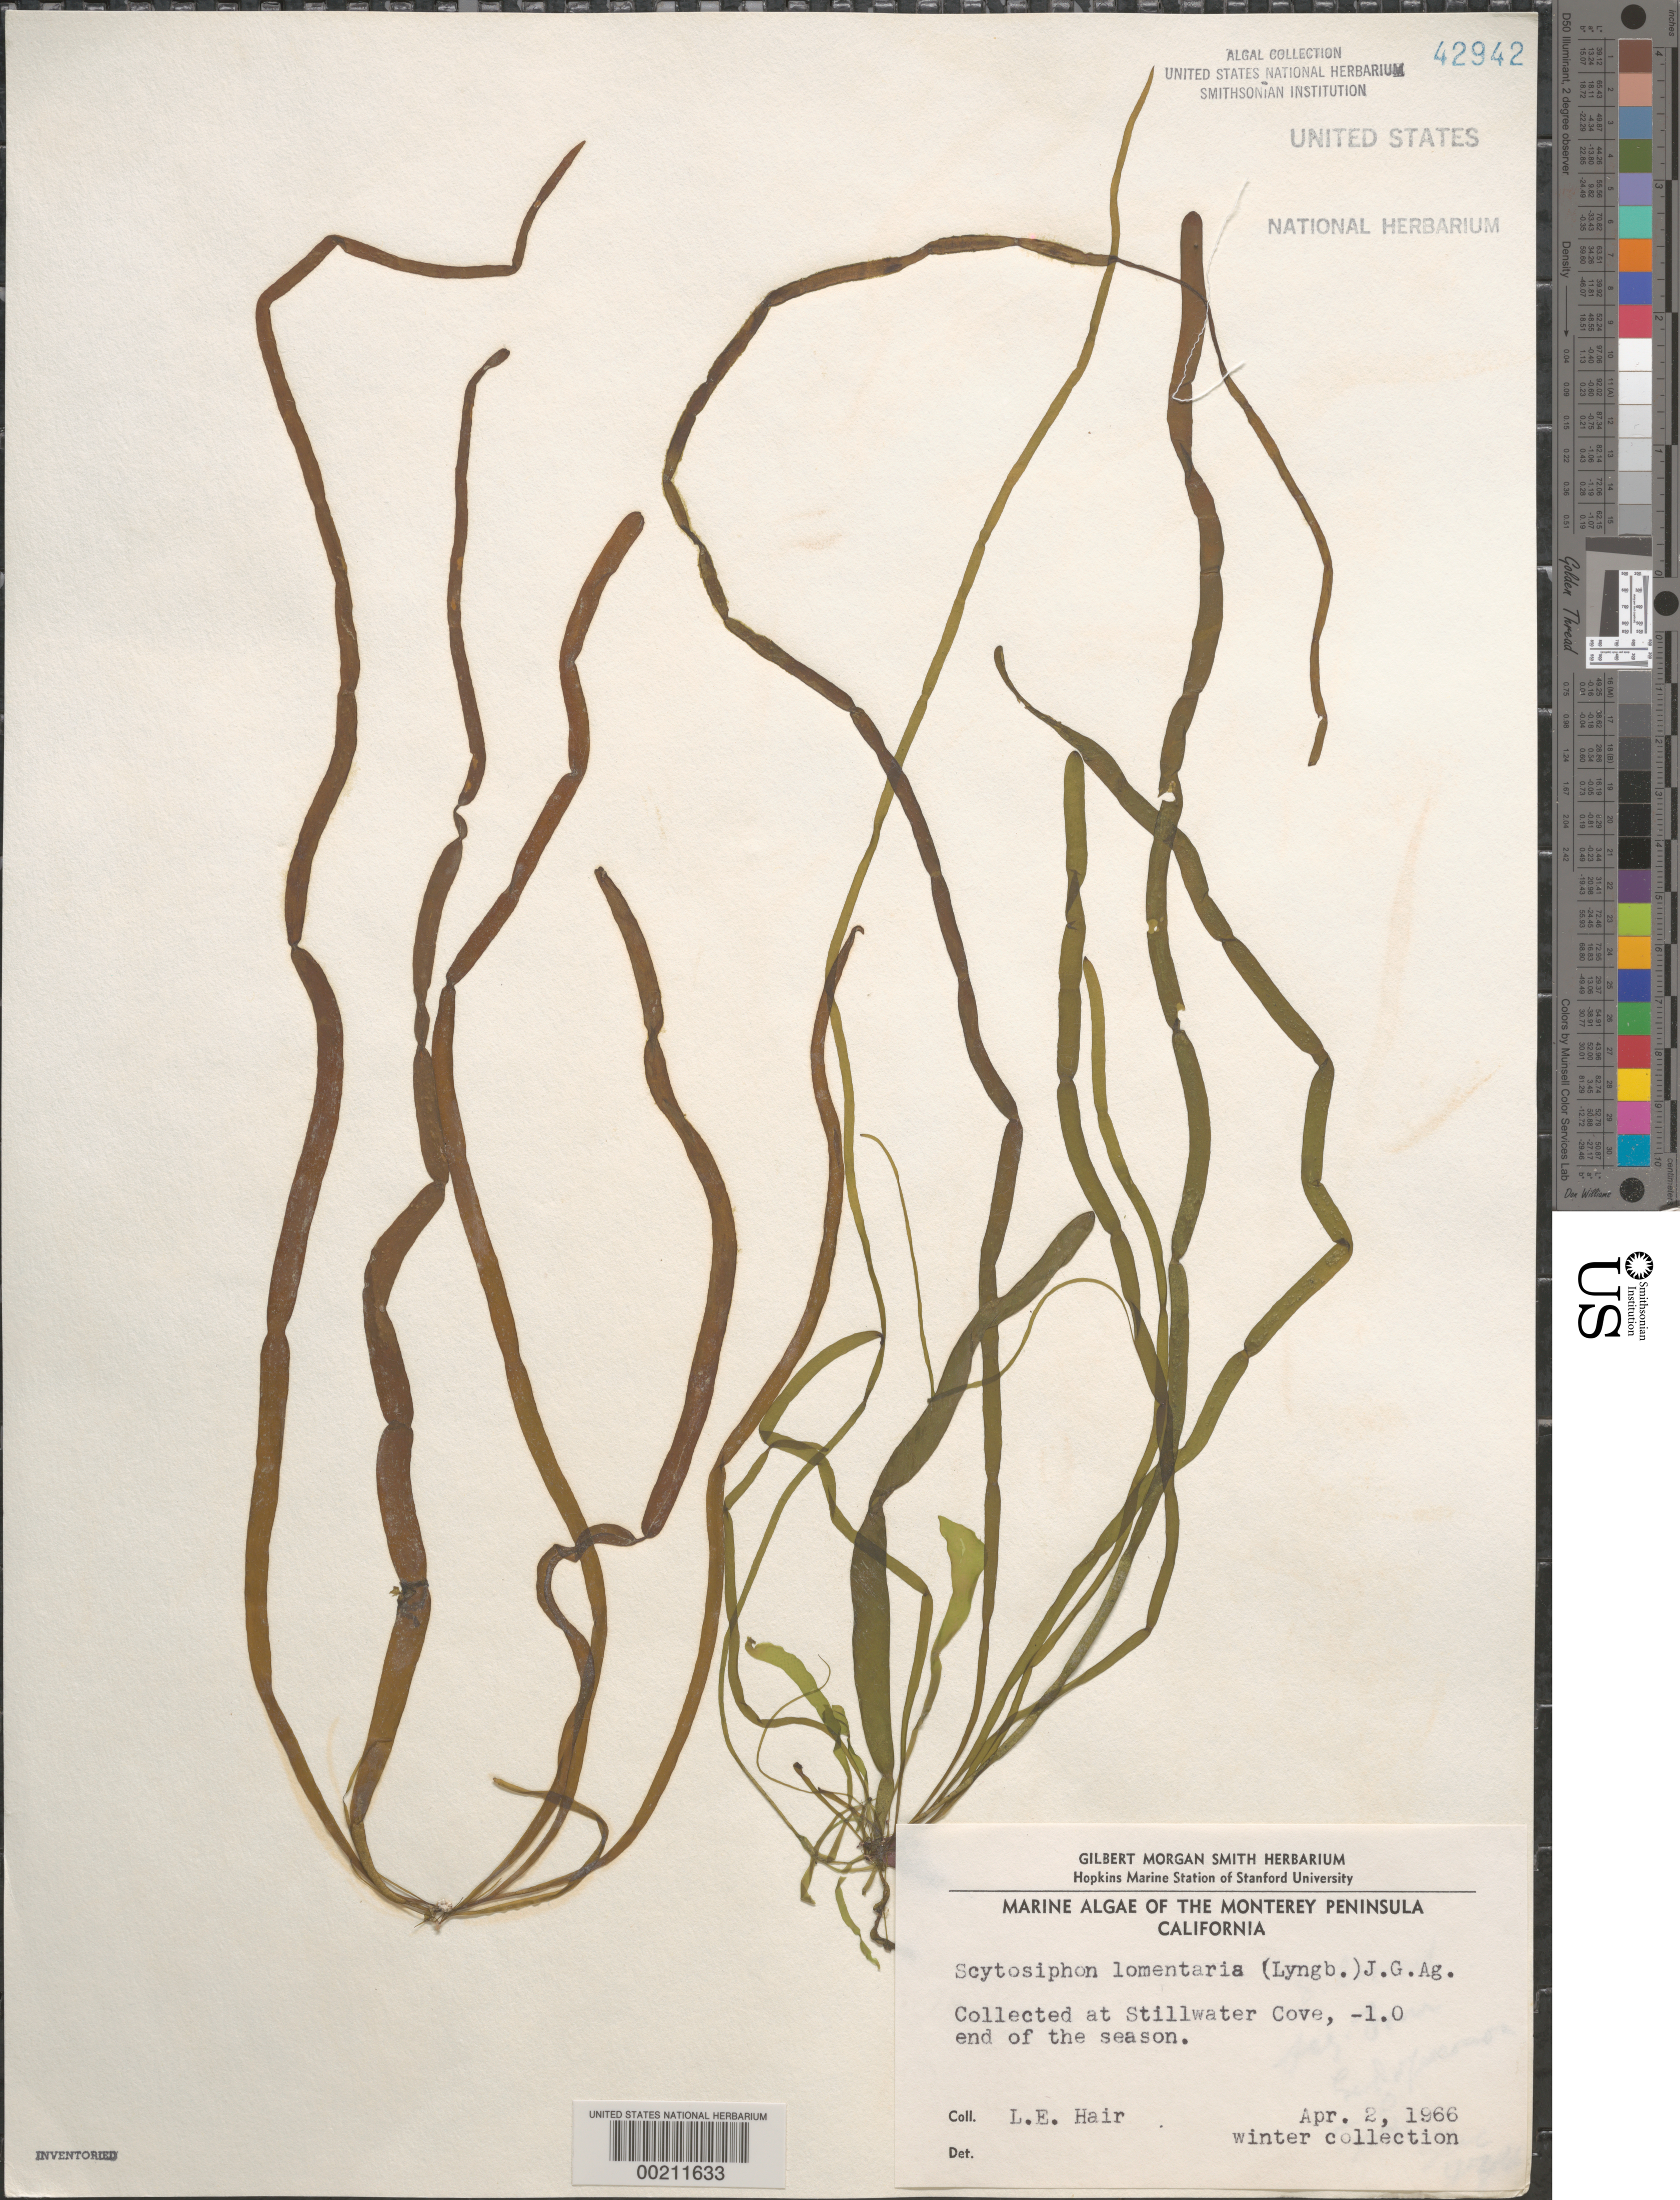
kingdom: Chromista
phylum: Ochrophyta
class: Phaeophyceae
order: Scytosiphonales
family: Scytosiphonaceae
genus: Scytosiphon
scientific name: Scytosiphon lomentaria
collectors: L. Hair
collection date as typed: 02 Apr 1966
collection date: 1966-04-02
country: United States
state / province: California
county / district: Monterey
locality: Stillwater Cove, Monterey Peninsula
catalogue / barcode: US 42942